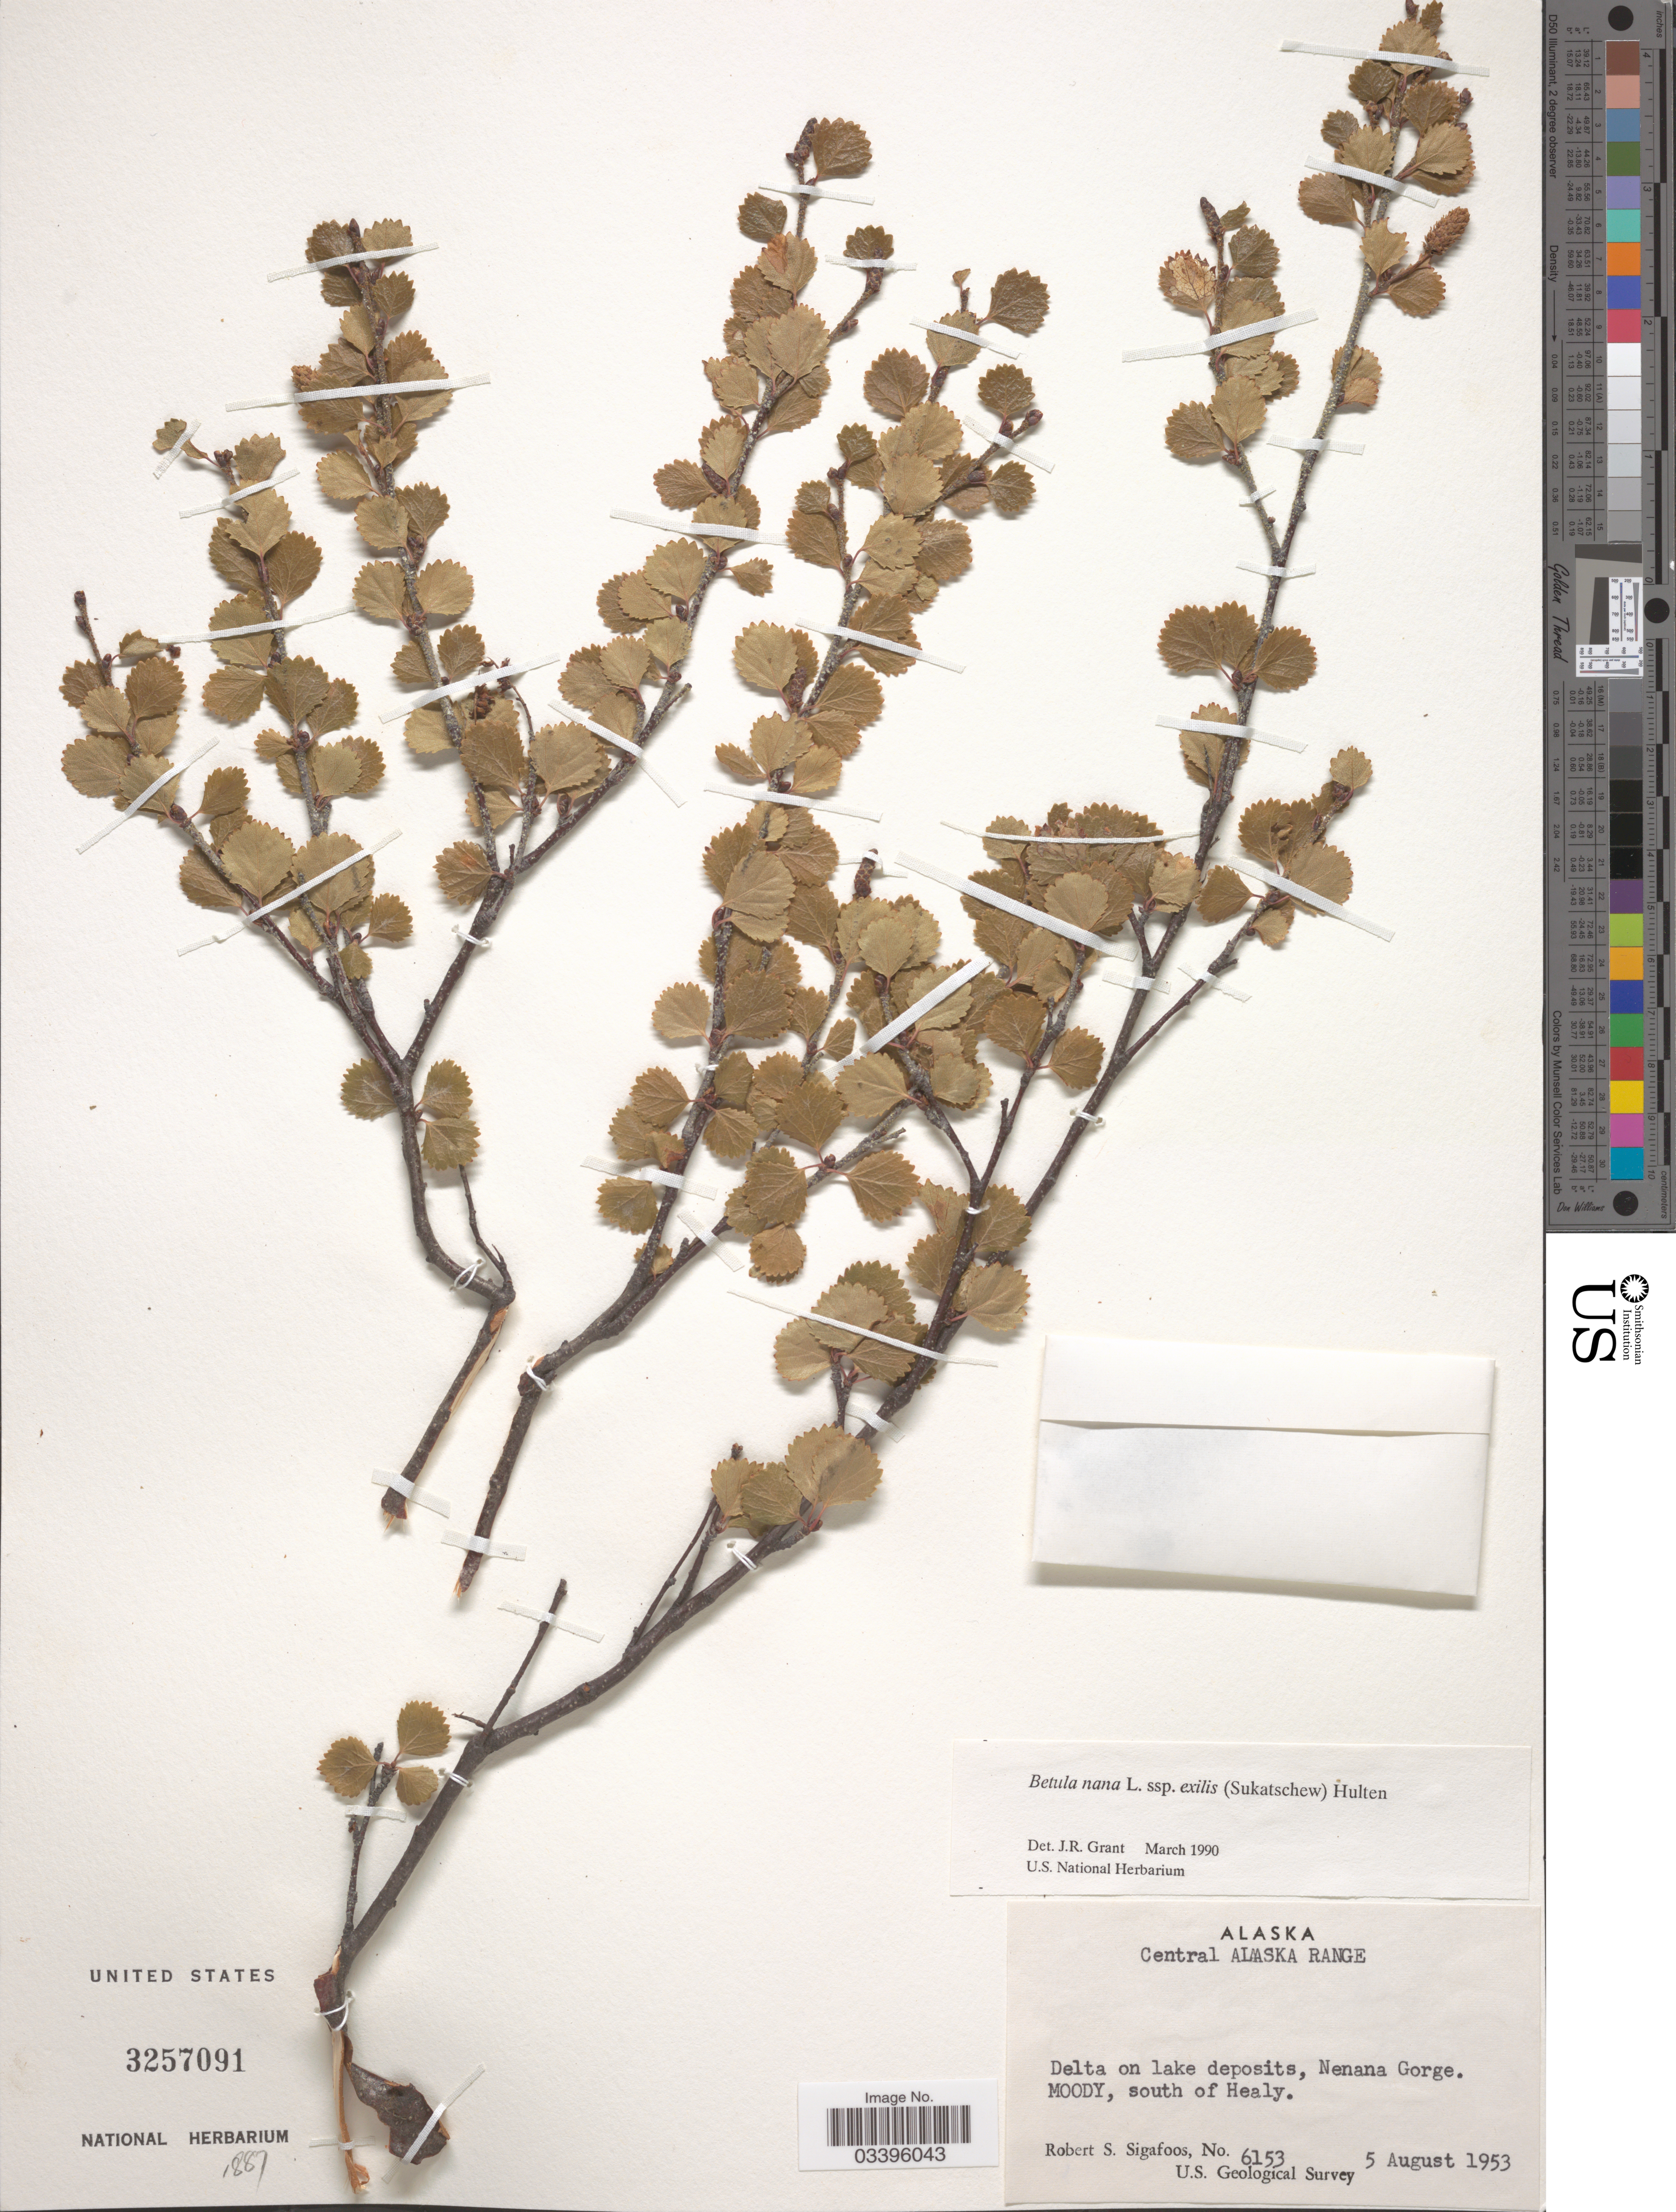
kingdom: Plantae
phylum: Tracheophyta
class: Magnoliopsida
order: Fagales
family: Betulaceae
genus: Betula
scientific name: Betula nana subsp. exilis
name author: L.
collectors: R. Sigafoos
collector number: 6153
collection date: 1953-08-05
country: United States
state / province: Alaska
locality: Central Alaska Range. Delta on lake deposits, Nenana Gorge. Moody, south of Healy.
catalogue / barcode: US 3257091